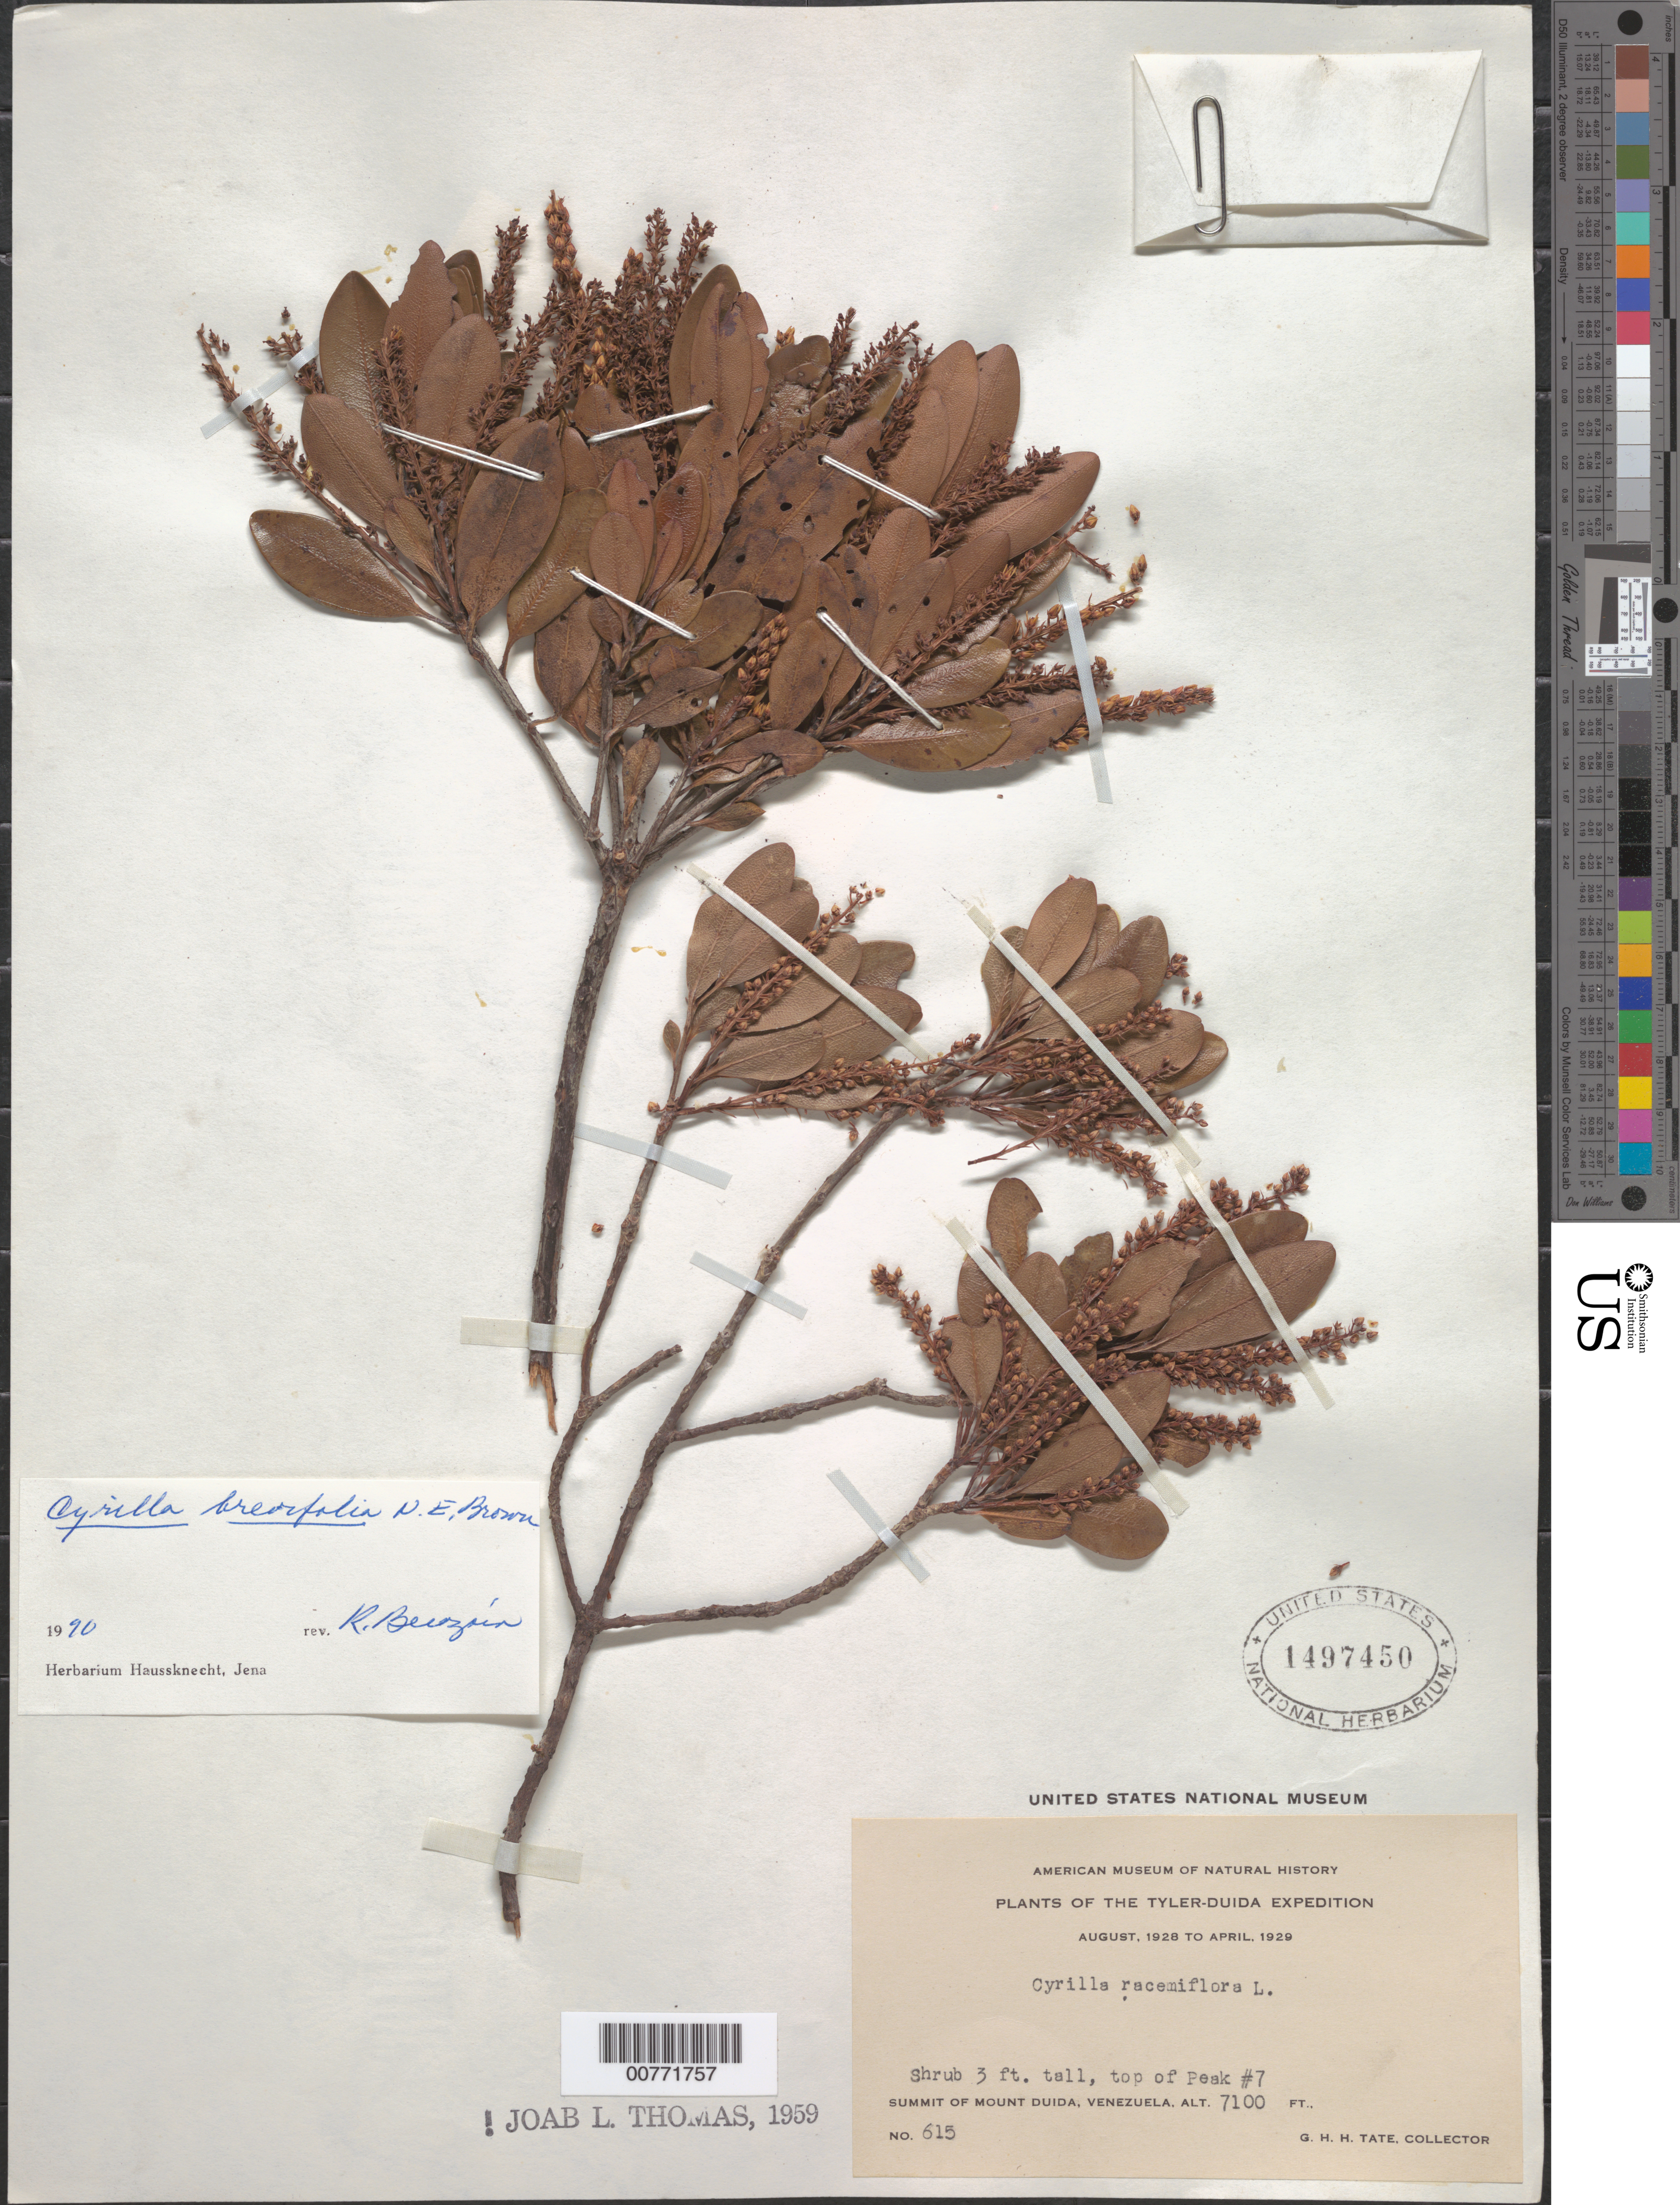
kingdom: Plantae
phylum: Tracheophyta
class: Magnoliopsida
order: Ericales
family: Cyrillaceae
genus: Cyrilla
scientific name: Cyrilla brevifolia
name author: N.E. Br.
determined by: Berozain, R.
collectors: G. H. H.Tate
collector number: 615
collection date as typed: Aug-28 to Apr-29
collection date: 1928-08/1929-04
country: Venezuela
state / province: Amazonas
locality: Mount Duida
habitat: Summit of peak #7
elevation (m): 2164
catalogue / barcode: US 1497450